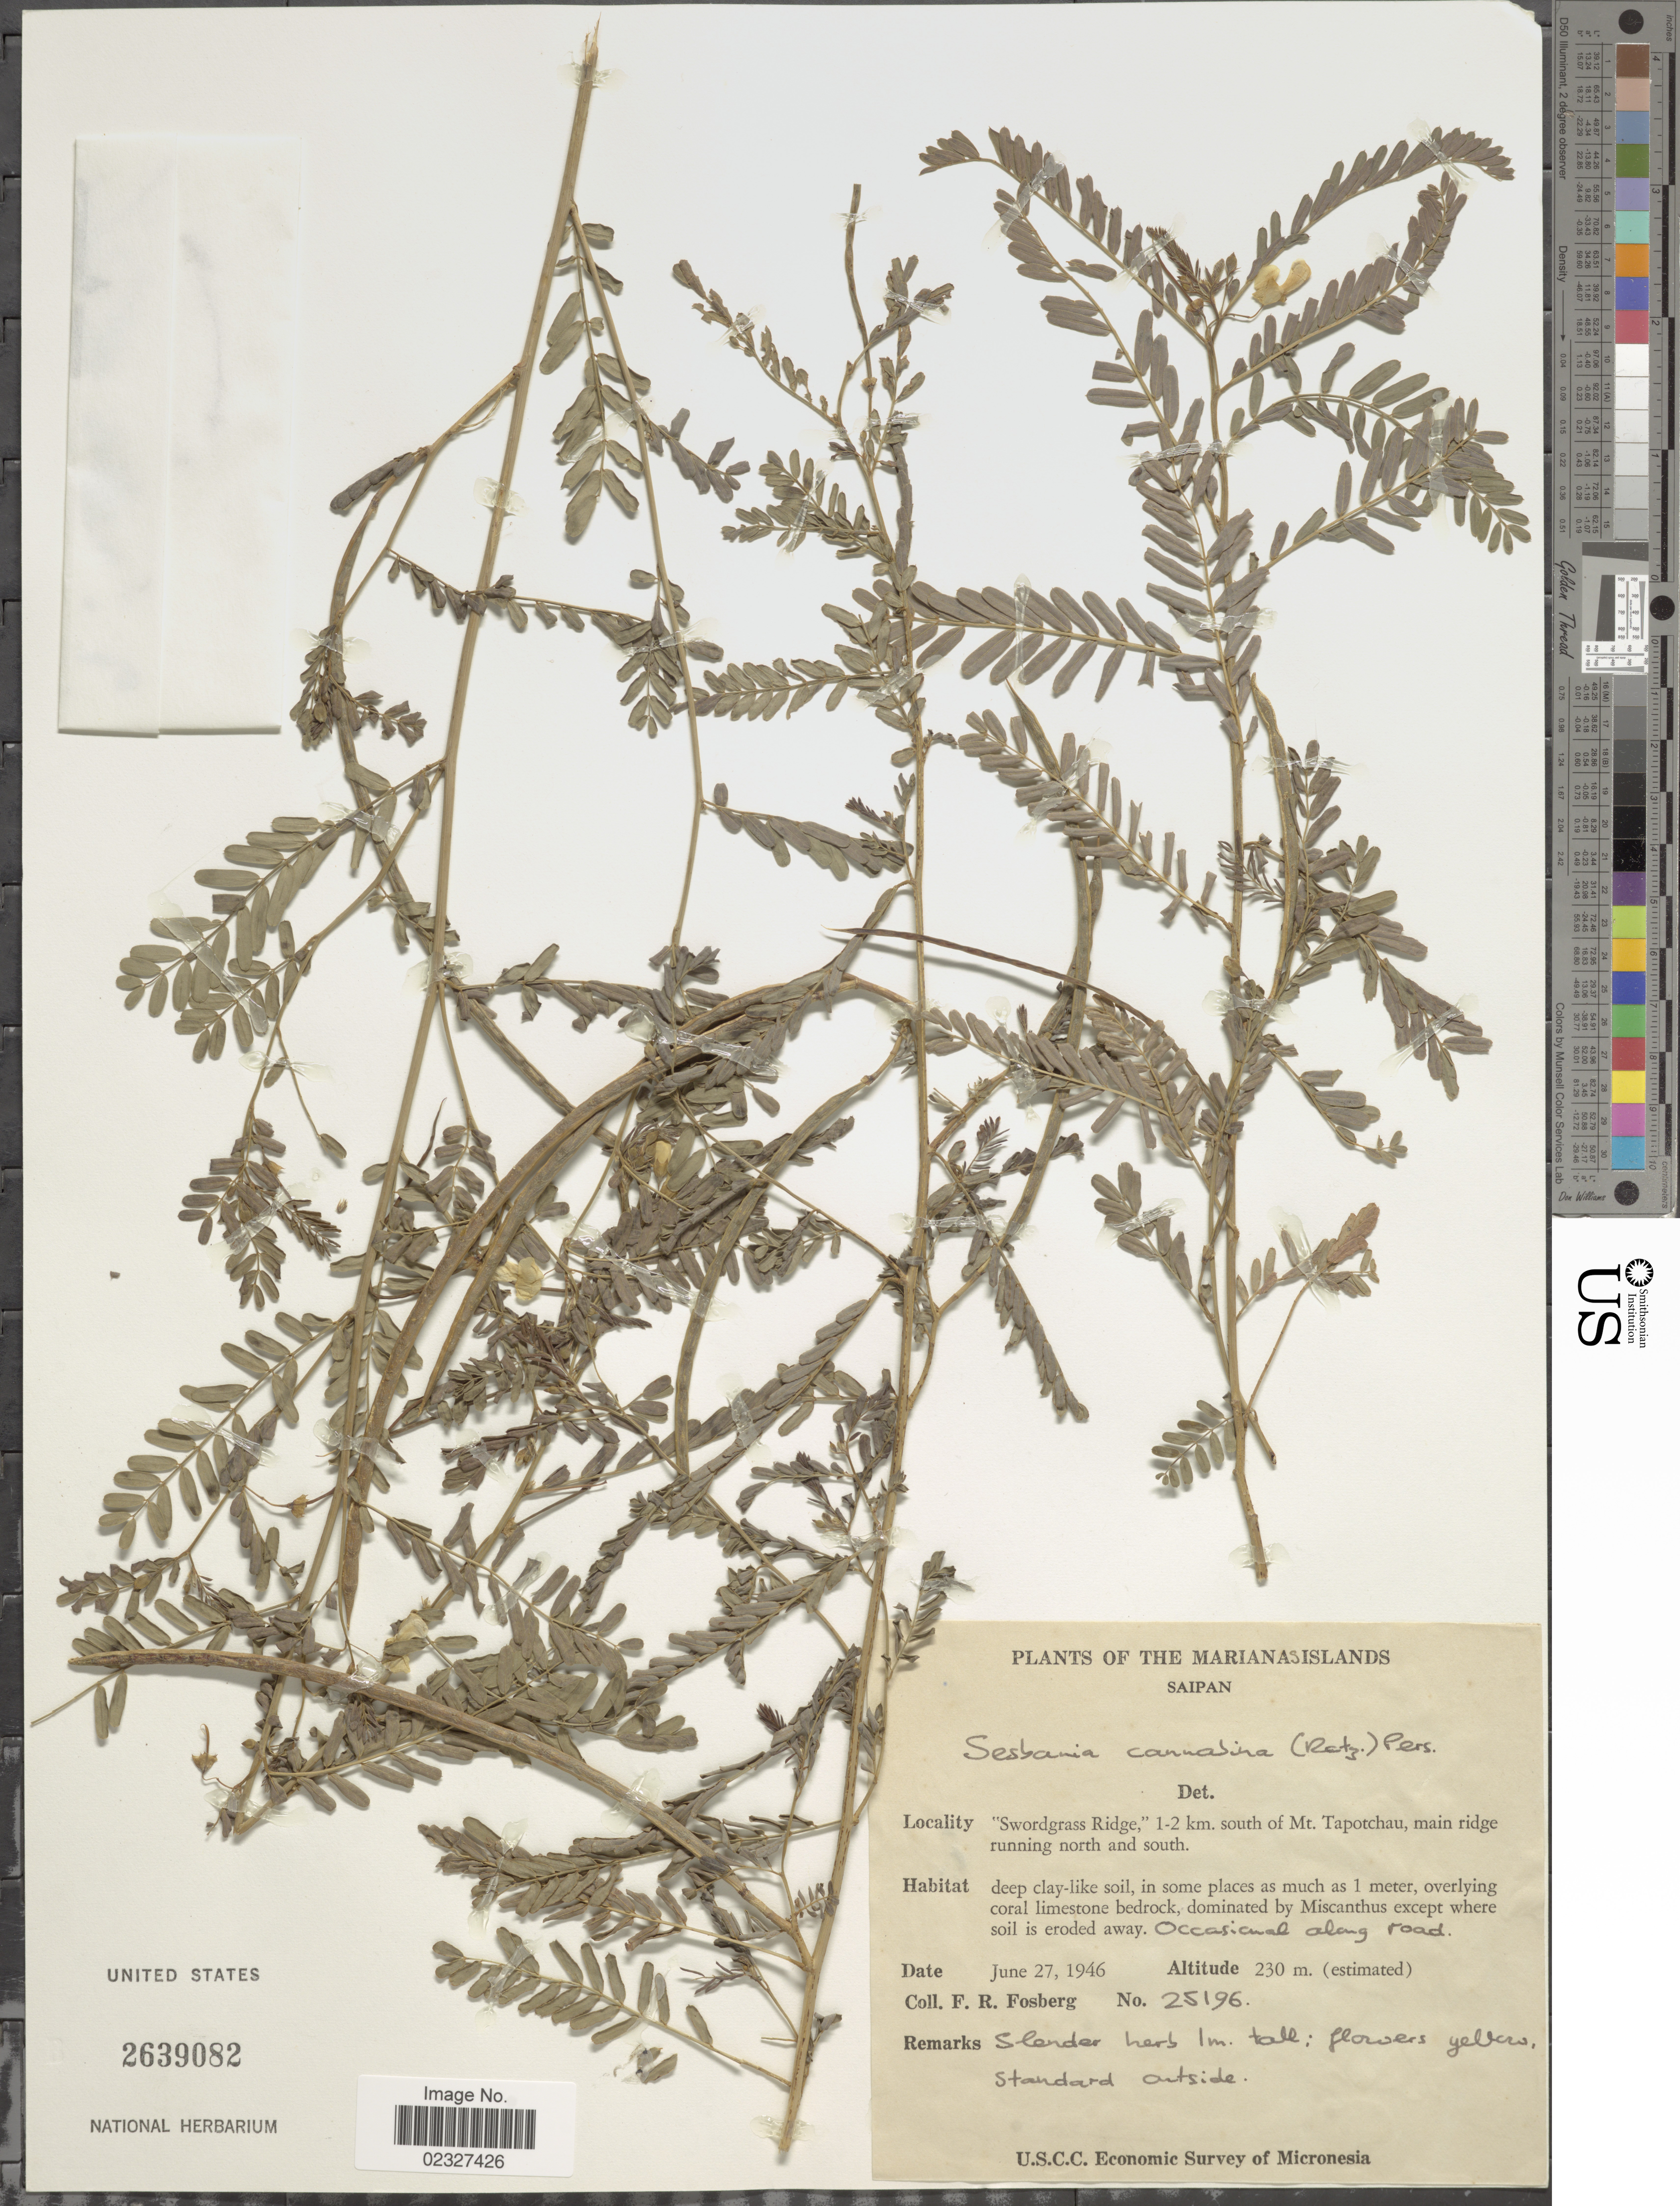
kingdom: Plantae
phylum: Tracheophyta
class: Magnoliopsida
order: Fabales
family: Fabaceae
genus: Sesbania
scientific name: Sesbania cannabina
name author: (Retz.) Poir.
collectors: F. R. Fosberg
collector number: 25196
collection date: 1946-06-27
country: Northern Mariana Islands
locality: Marianas Islands, Saipan, 1-2 km south of Mt. Tapotchau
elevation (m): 230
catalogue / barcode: US 2639082